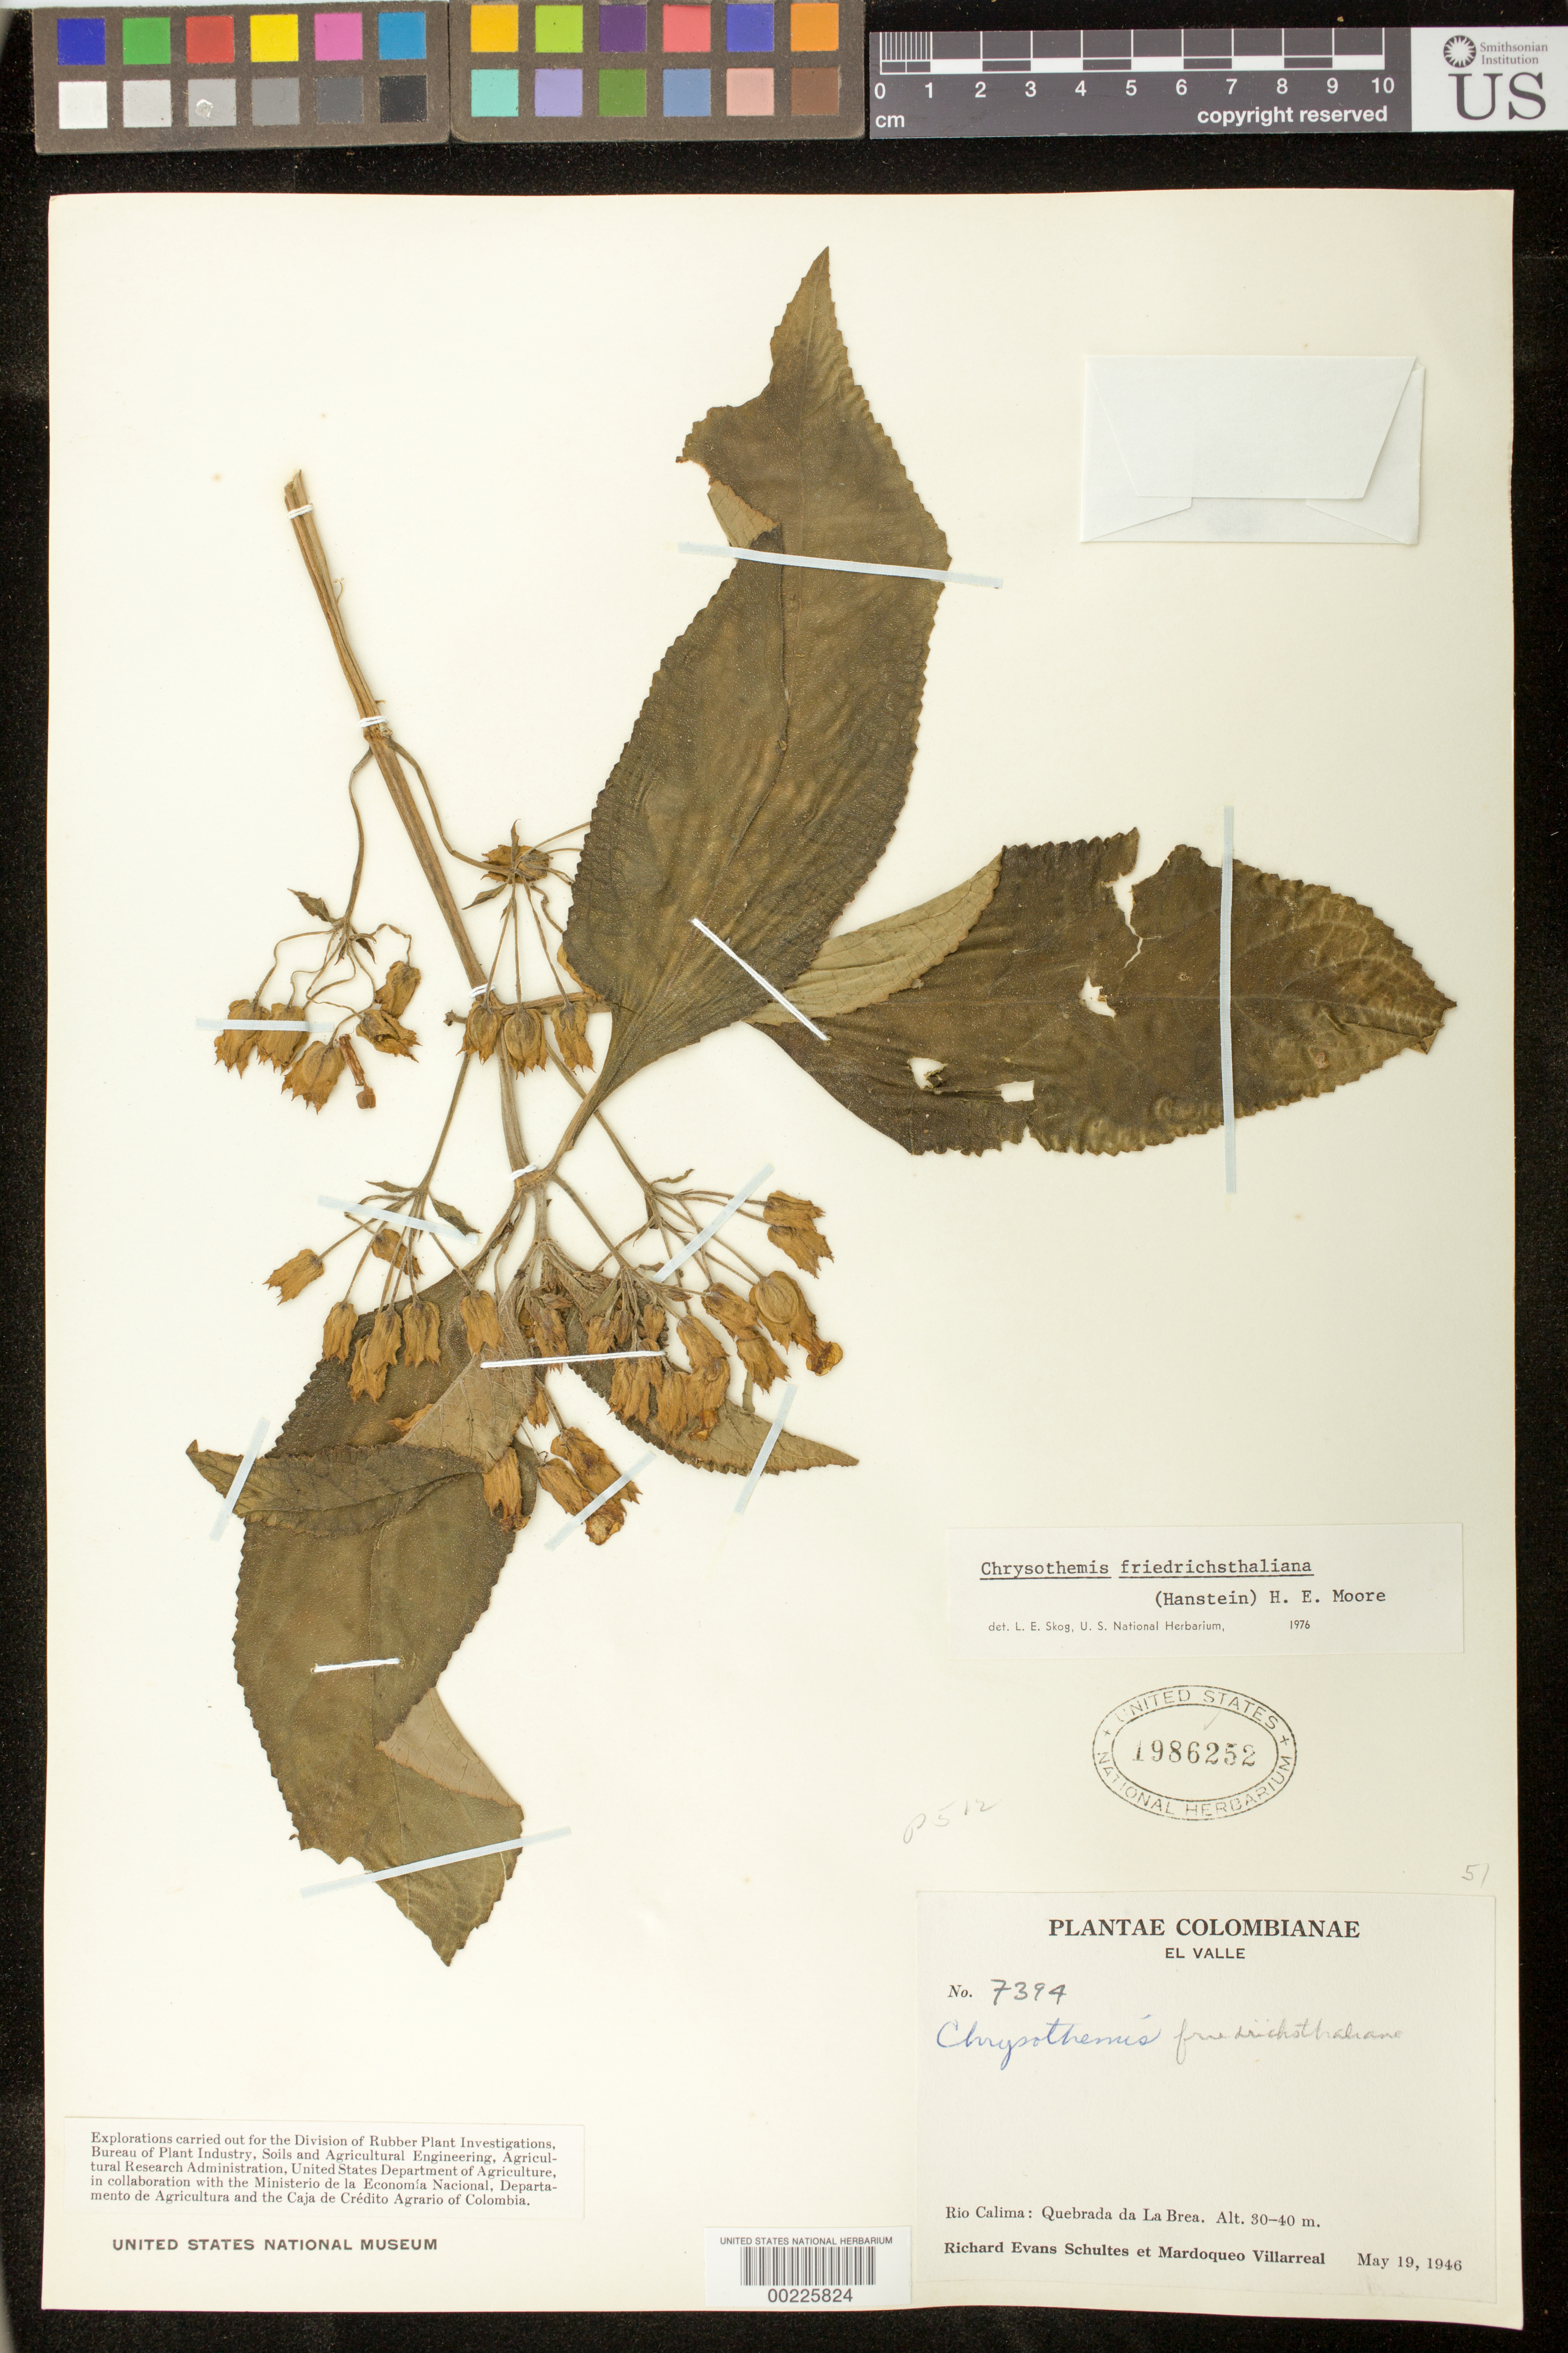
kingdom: Plantae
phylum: Tracheophyta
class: Magnoliopsida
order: Lamiales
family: Gesneriaceae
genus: Chrysothemis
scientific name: Chrysothemis friedrichsthaliana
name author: (Hanst.) H.E. Moore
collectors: R. E. Schultes & M. Villareal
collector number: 7394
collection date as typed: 19 May 1946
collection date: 1946-05-19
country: Colombia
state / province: Valle del Cauca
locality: Rio Calima, Quebrada de La Brea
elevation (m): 30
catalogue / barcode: US 1986252